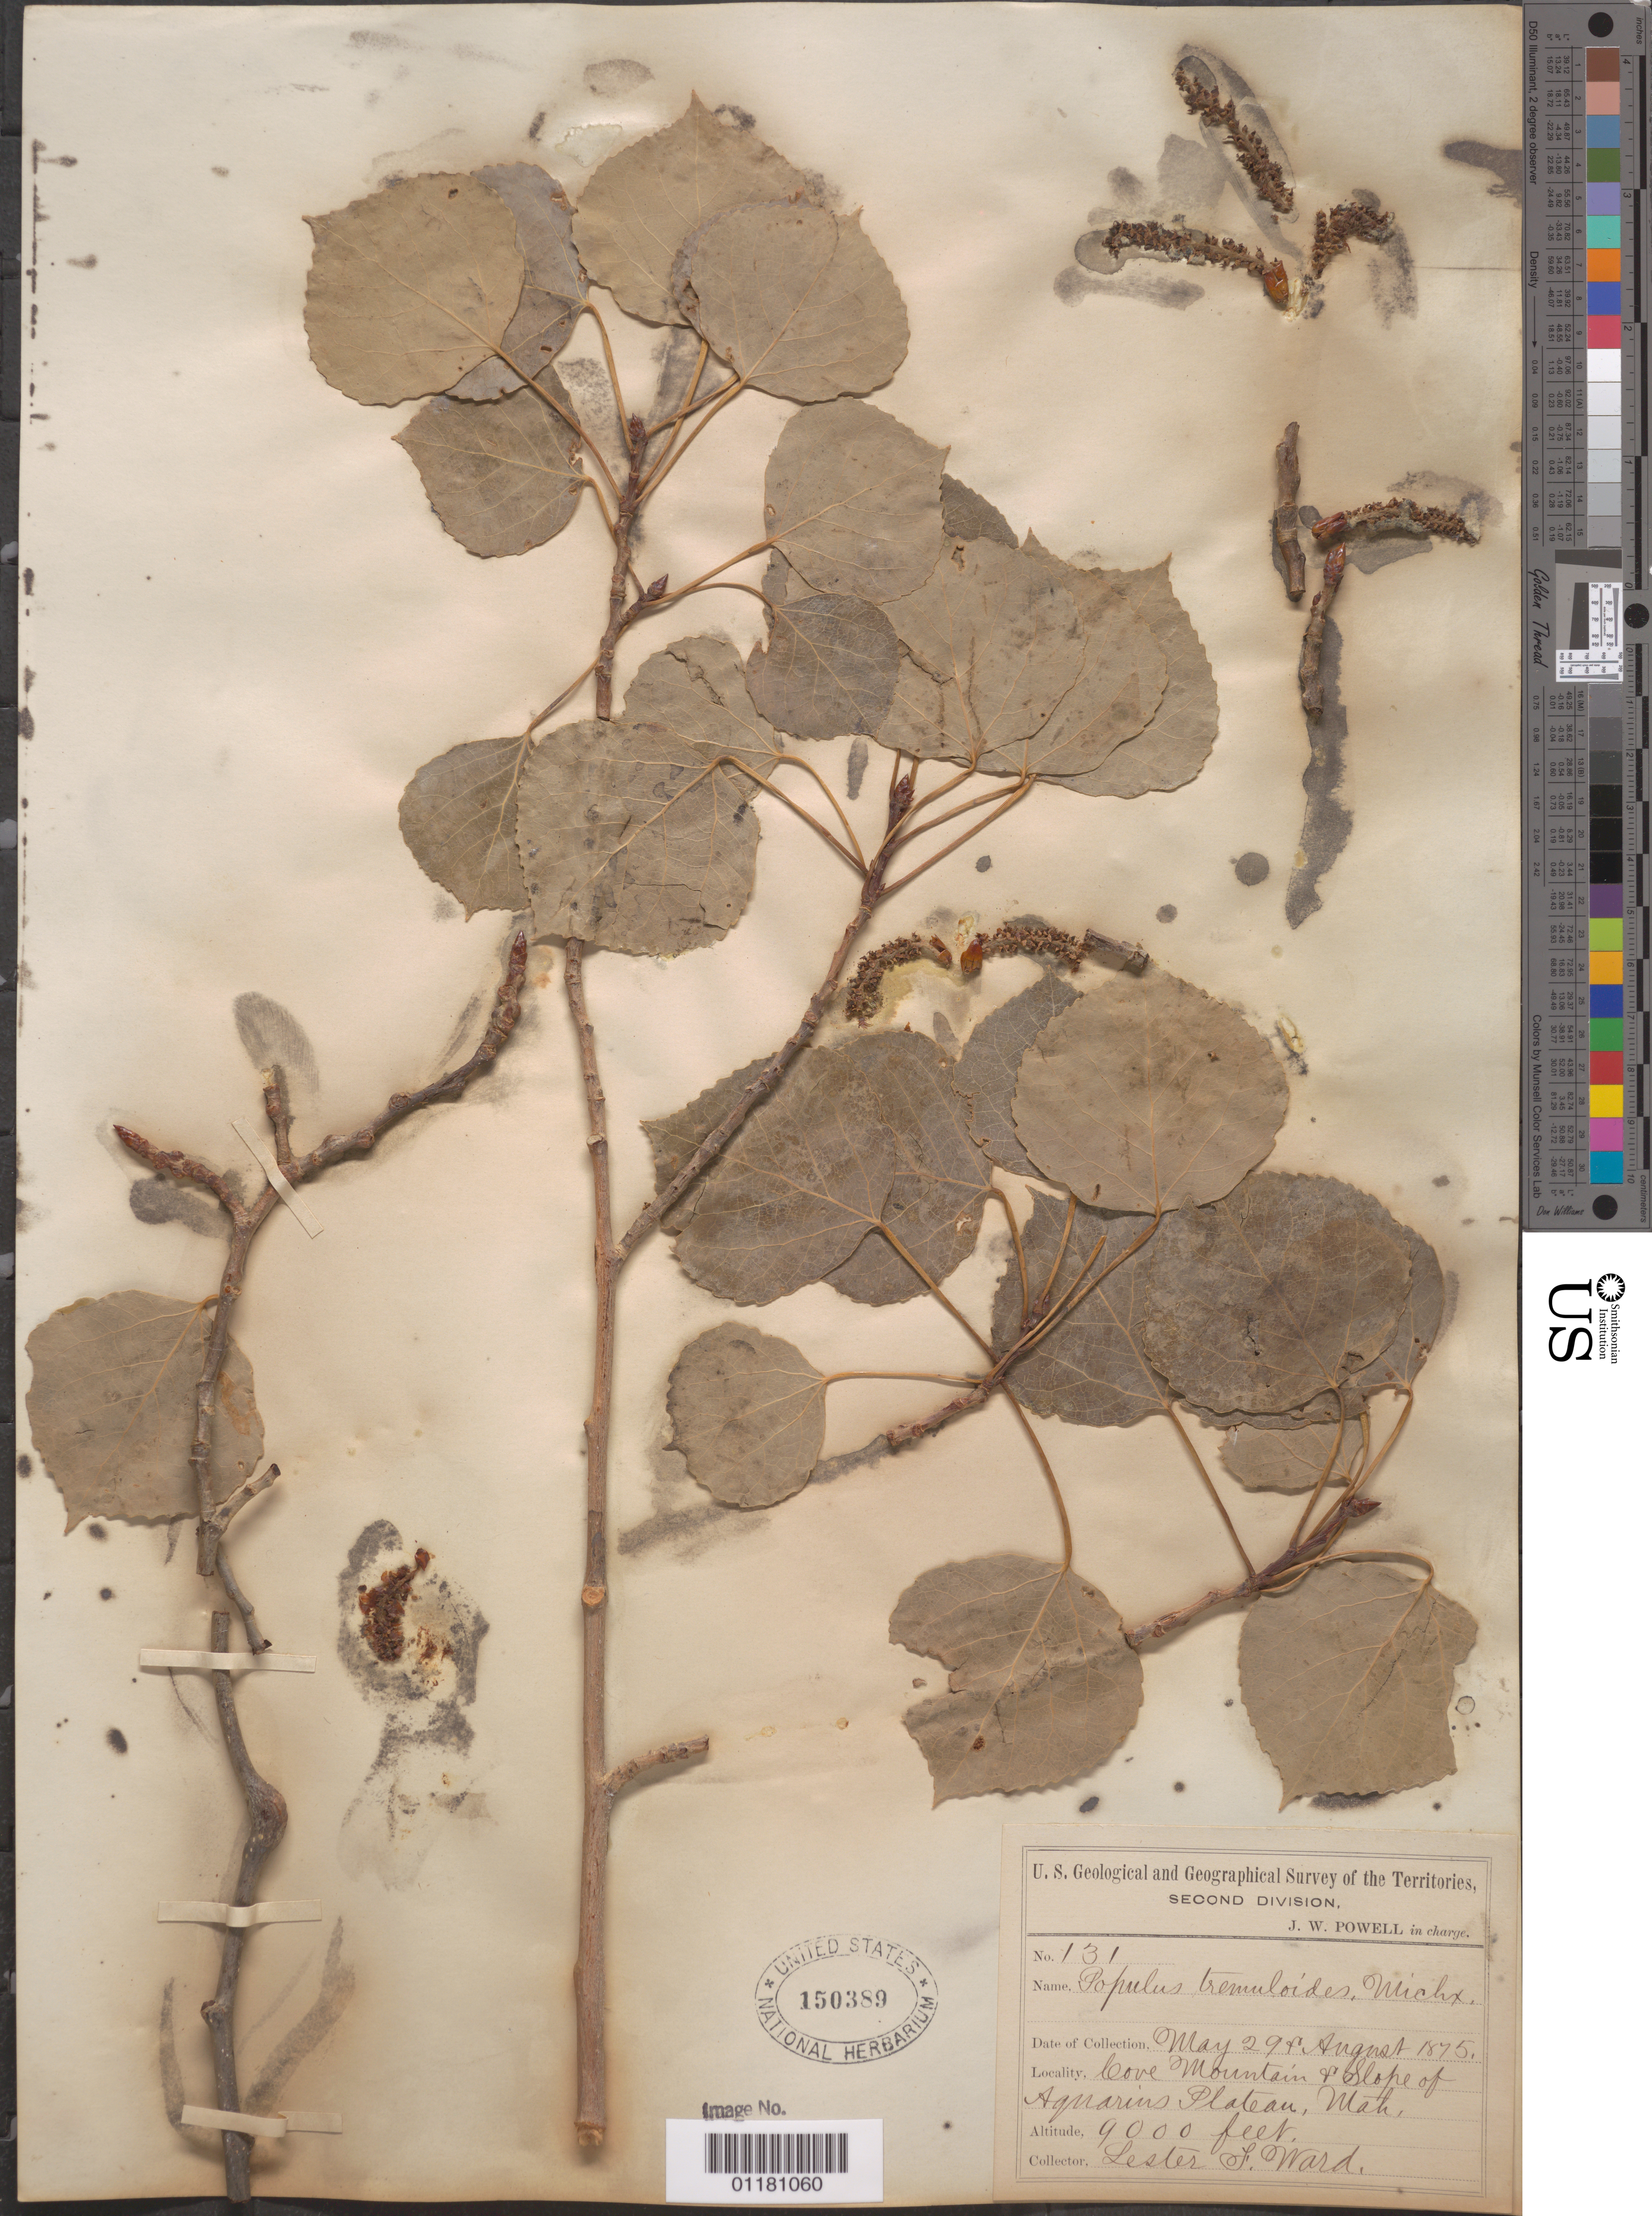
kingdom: Plantae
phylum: Tracheophyta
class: Magnoliopsida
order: Malpighiales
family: Salicaceae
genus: Populus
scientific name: Populus tremuloides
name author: Michx.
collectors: L. F. Ward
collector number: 131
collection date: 1875-05-29,1875-08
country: United States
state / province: Utah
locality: Cove Mountain & slope of Aquarius Plateau.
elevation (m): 2743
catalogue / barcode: US 150389